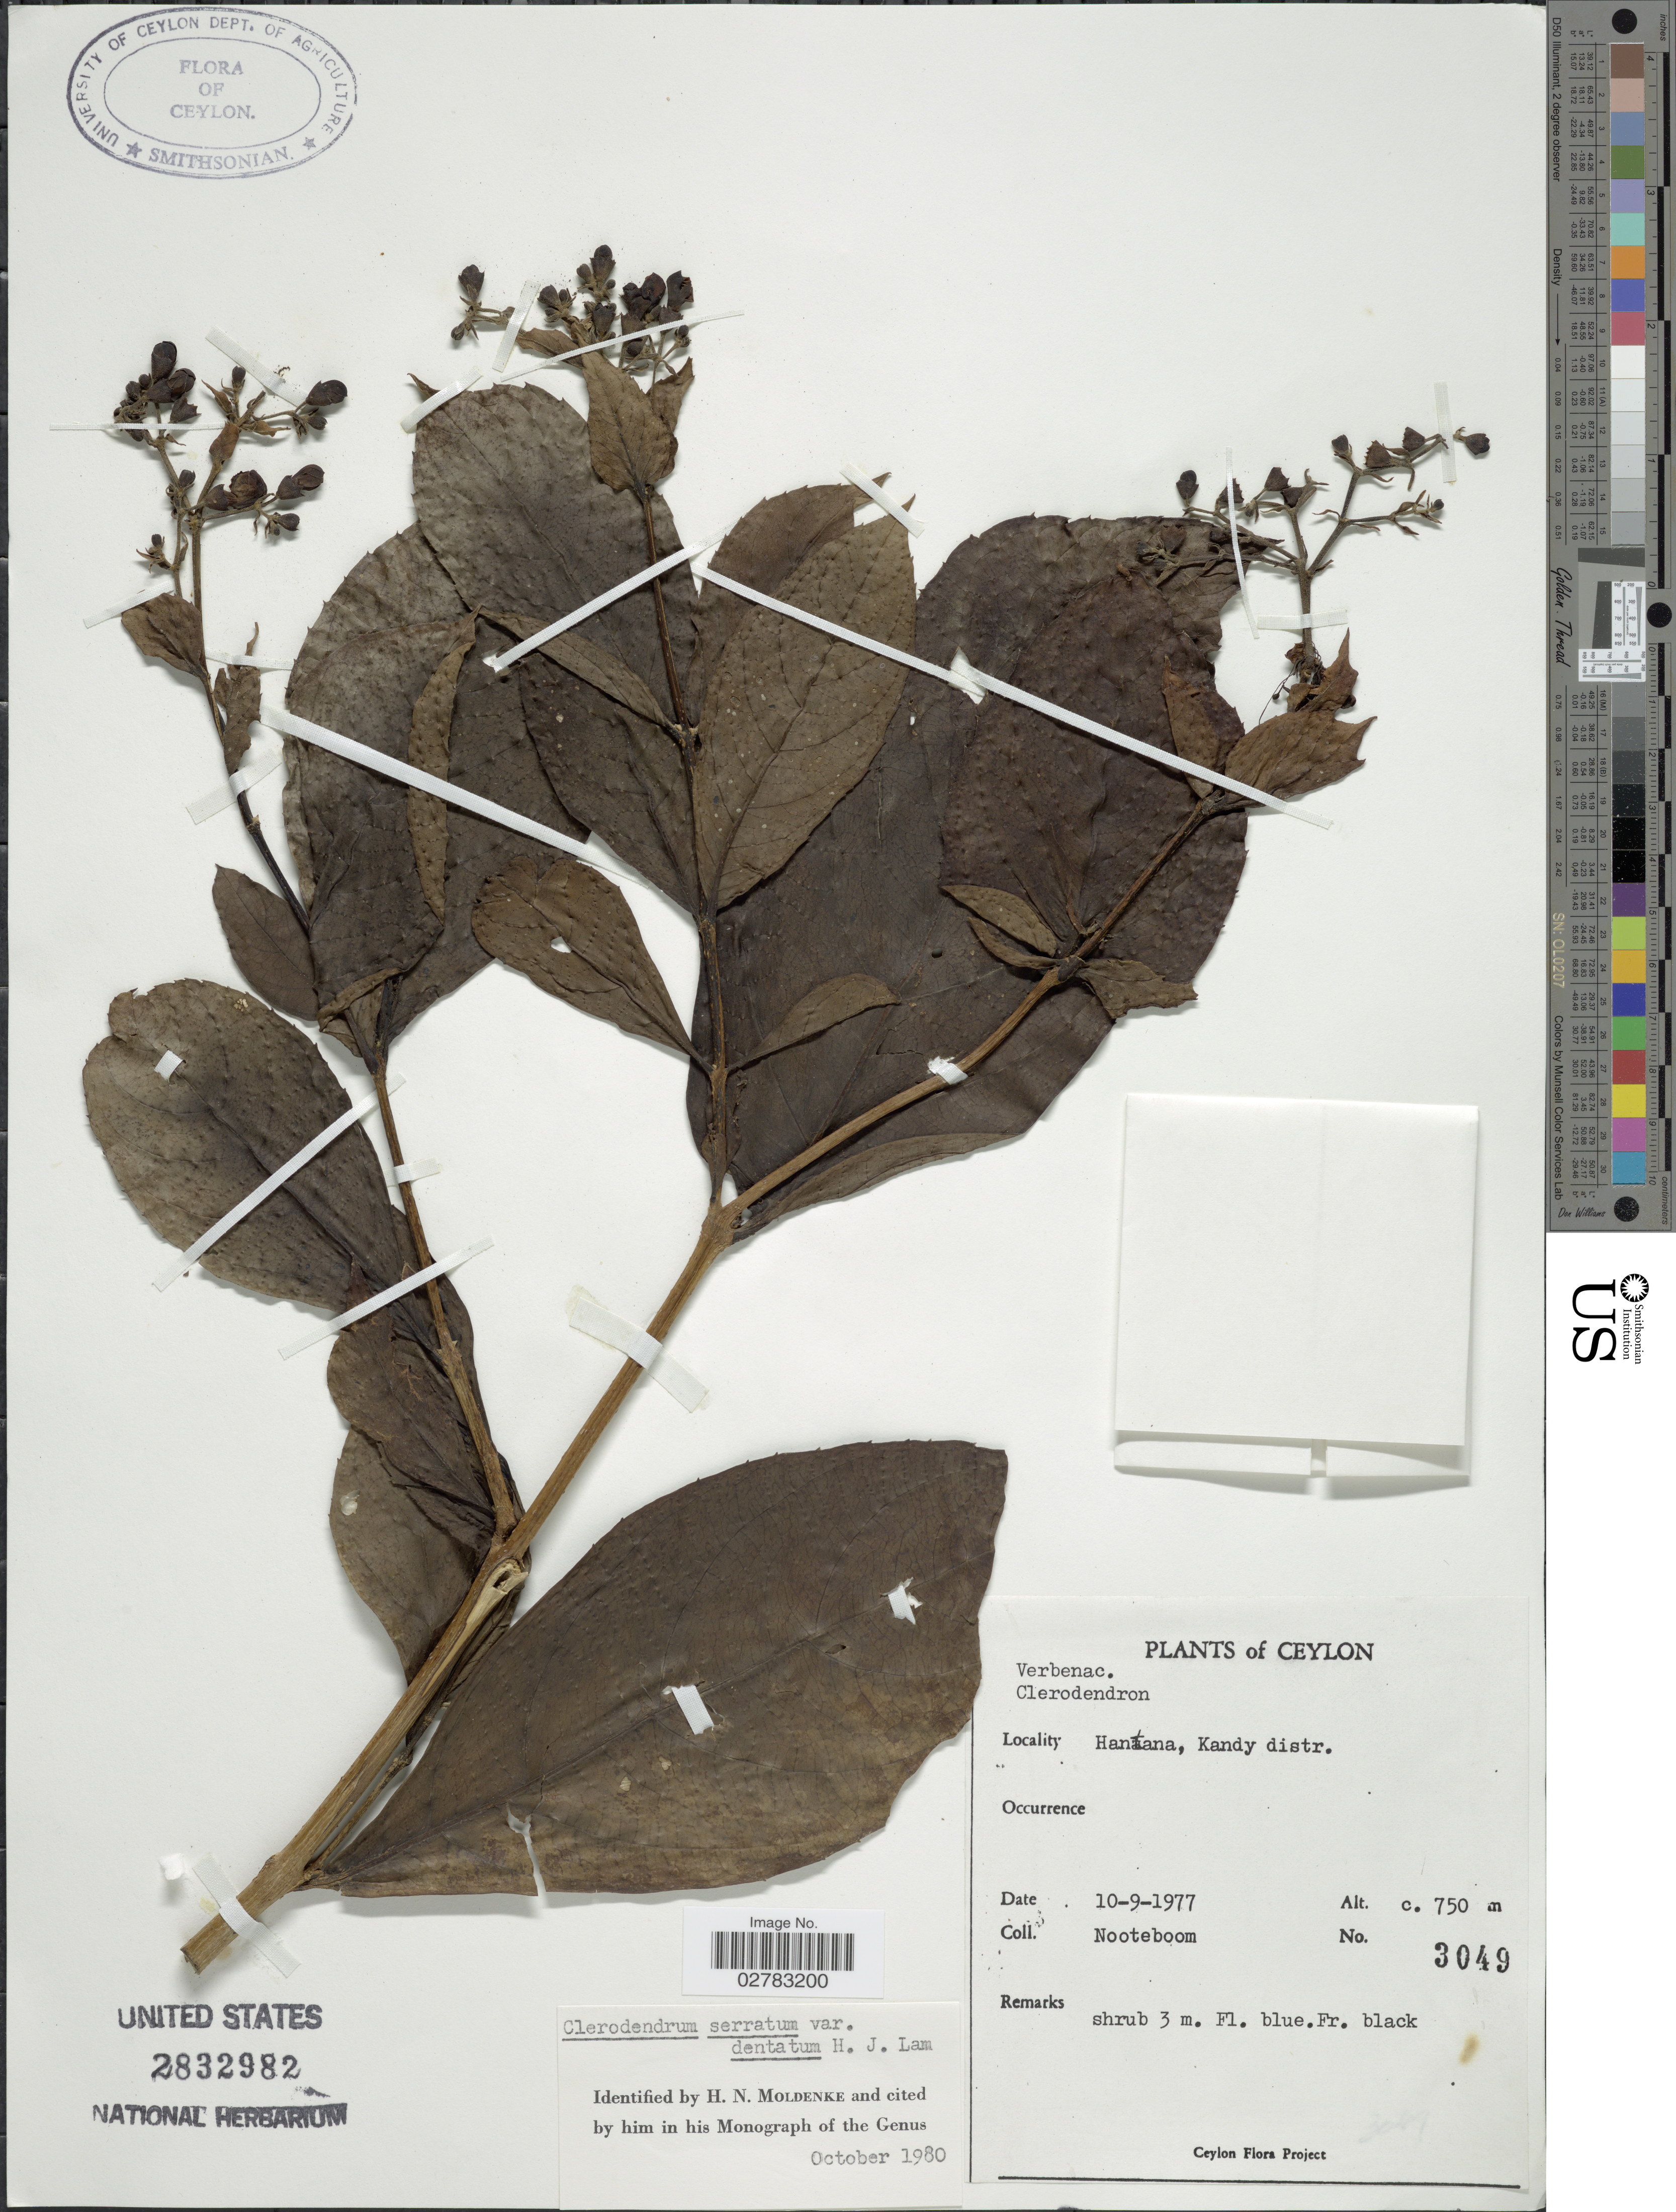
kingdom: Plantae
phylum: Tracheophyta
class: Magnoliopsida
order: Lamiales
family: Lamiaceae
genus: Clerodendrum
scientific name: Clerodendrum serratum var. dentatum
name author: H.J. Lam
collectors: Nooteboom, --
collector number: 3049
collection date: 1977-09-10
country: Sri Lanka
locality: Ceylon. Hantana, Kandy distr.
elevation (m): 750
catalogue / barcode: US 2832982